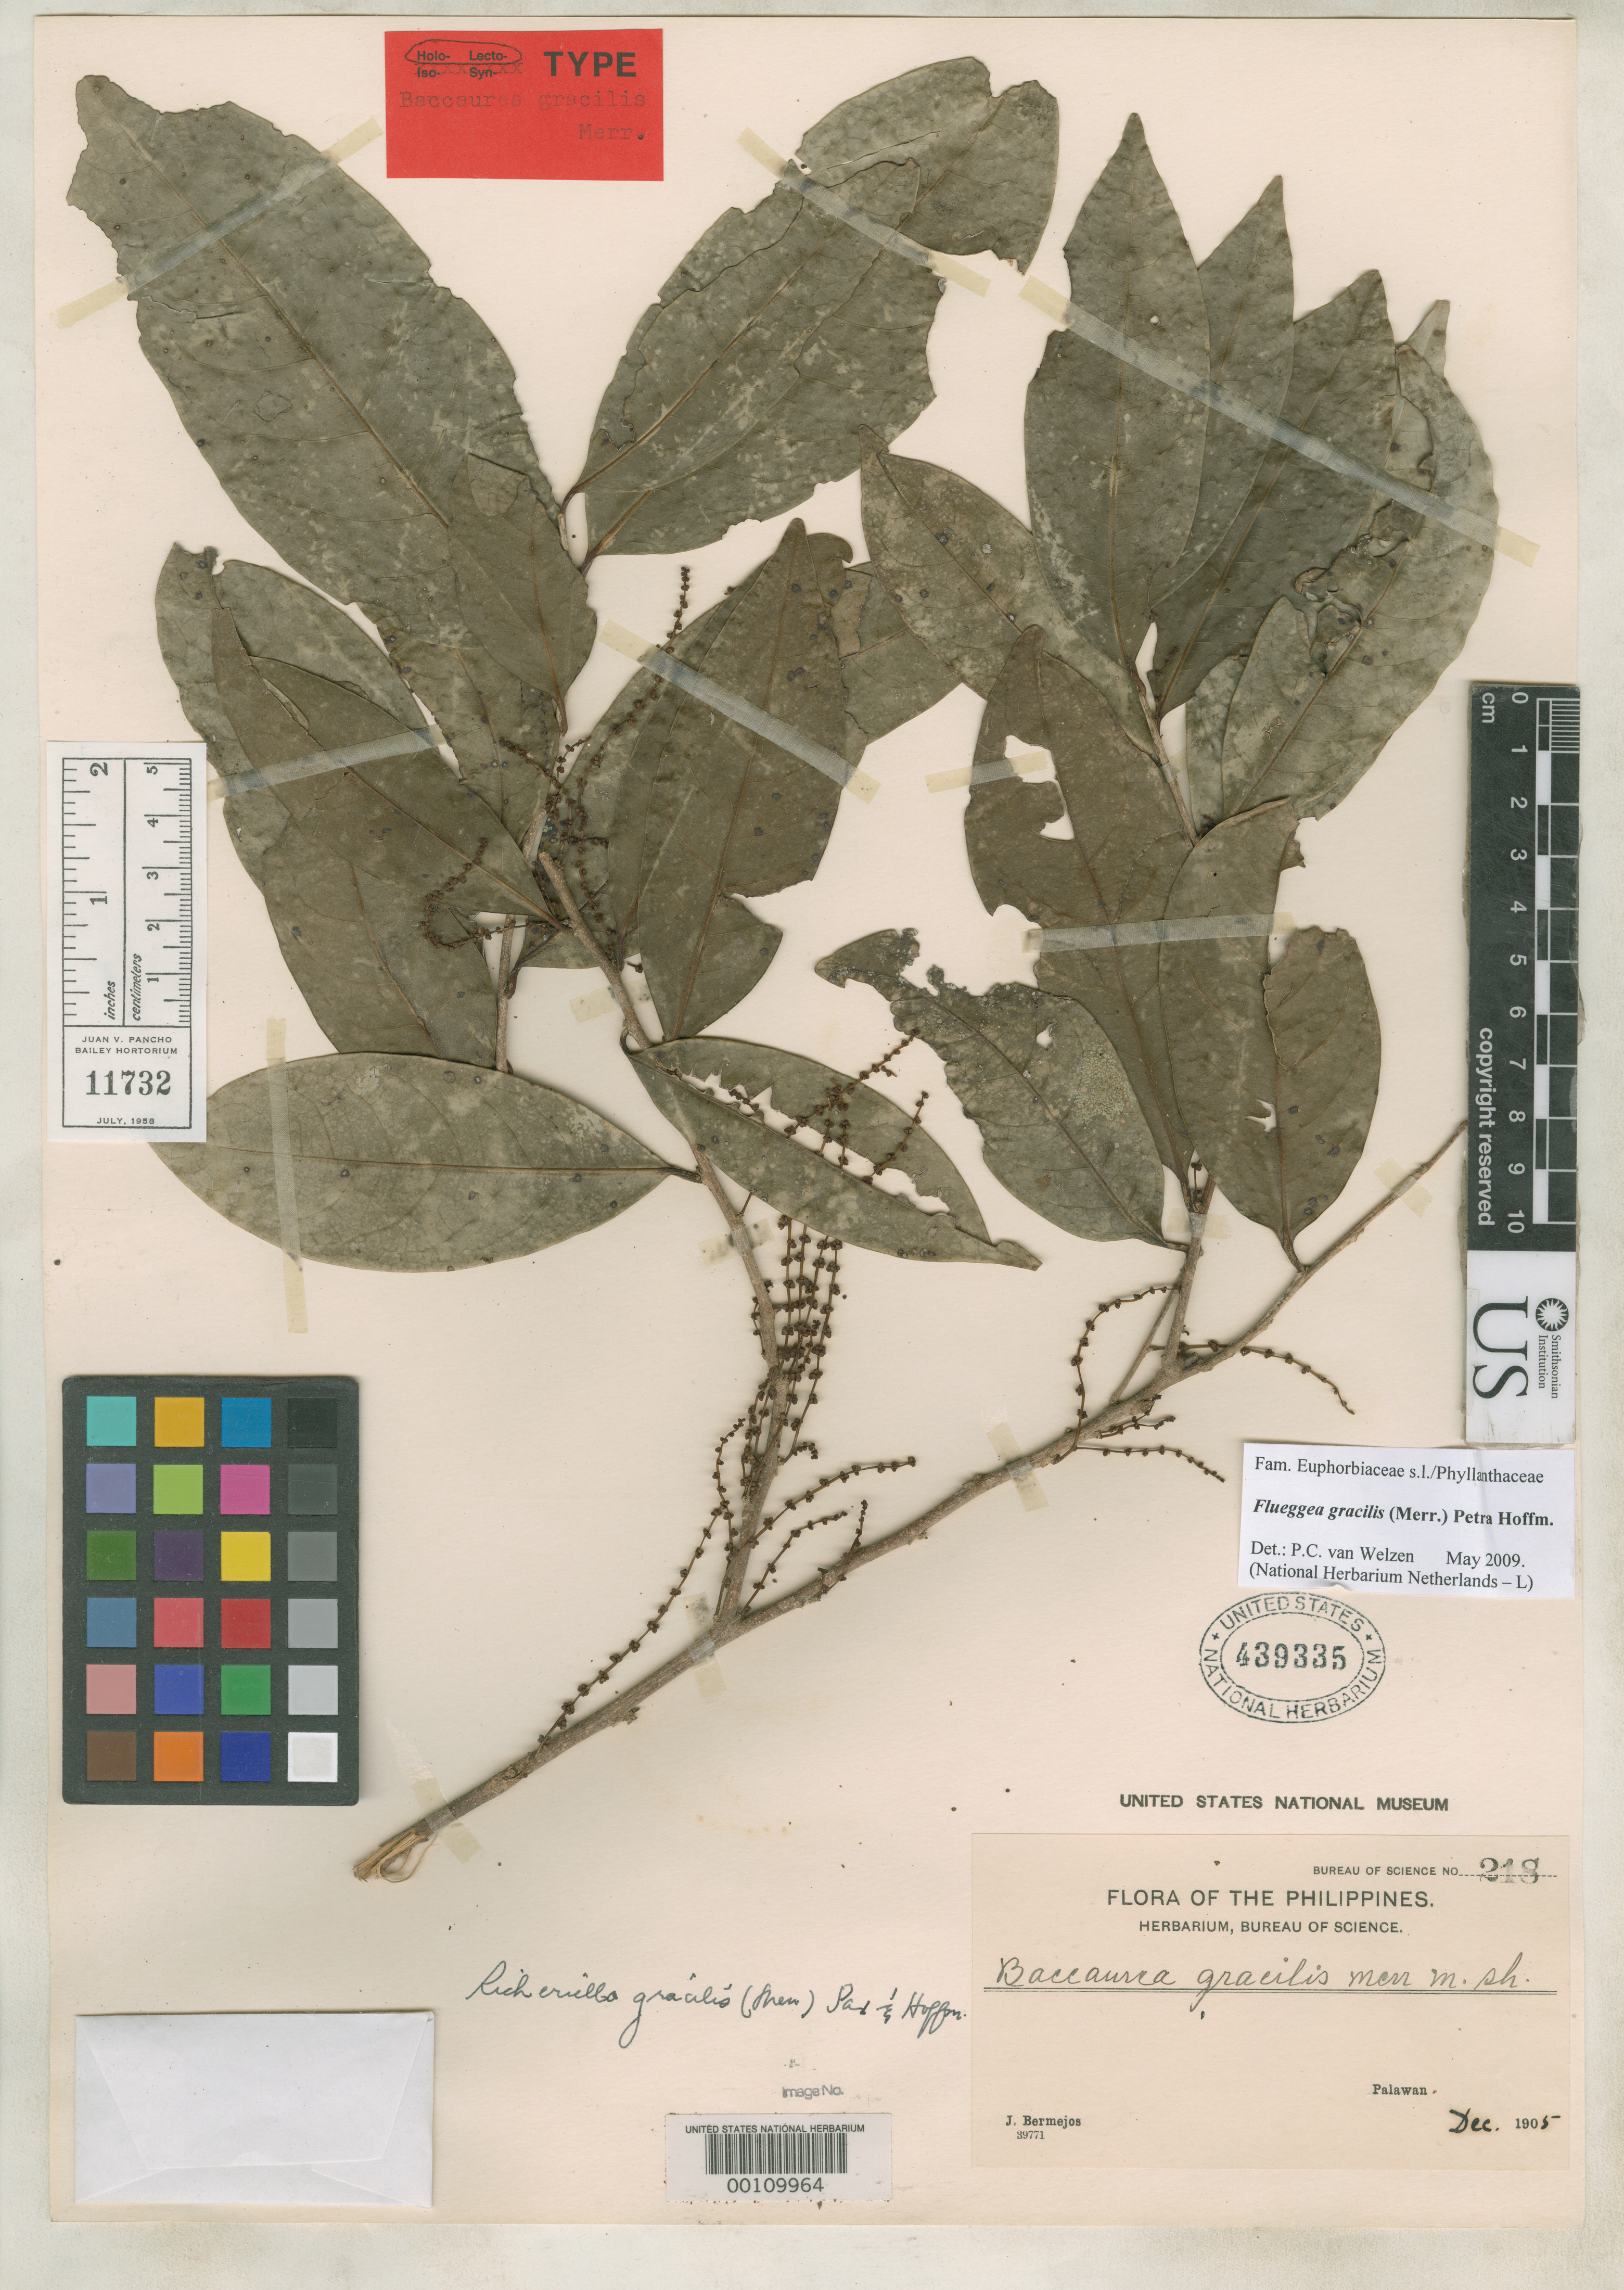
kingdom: Plantae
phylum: Tracheophyta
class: Magnoliopsida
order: Malpighiales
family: Phyllanthaceae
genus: Baccaurea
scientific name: Baccaurea gracilis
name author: Merr.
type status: Isosyntype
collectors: J. Bermejos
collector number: Bur. Sci. 218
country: Philippines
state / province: Mimaropa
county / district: Palawan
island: Palawan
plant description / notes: Cited by P. Hoffman 2006, Kew Bull. 61: 44.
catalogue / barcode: US 439335